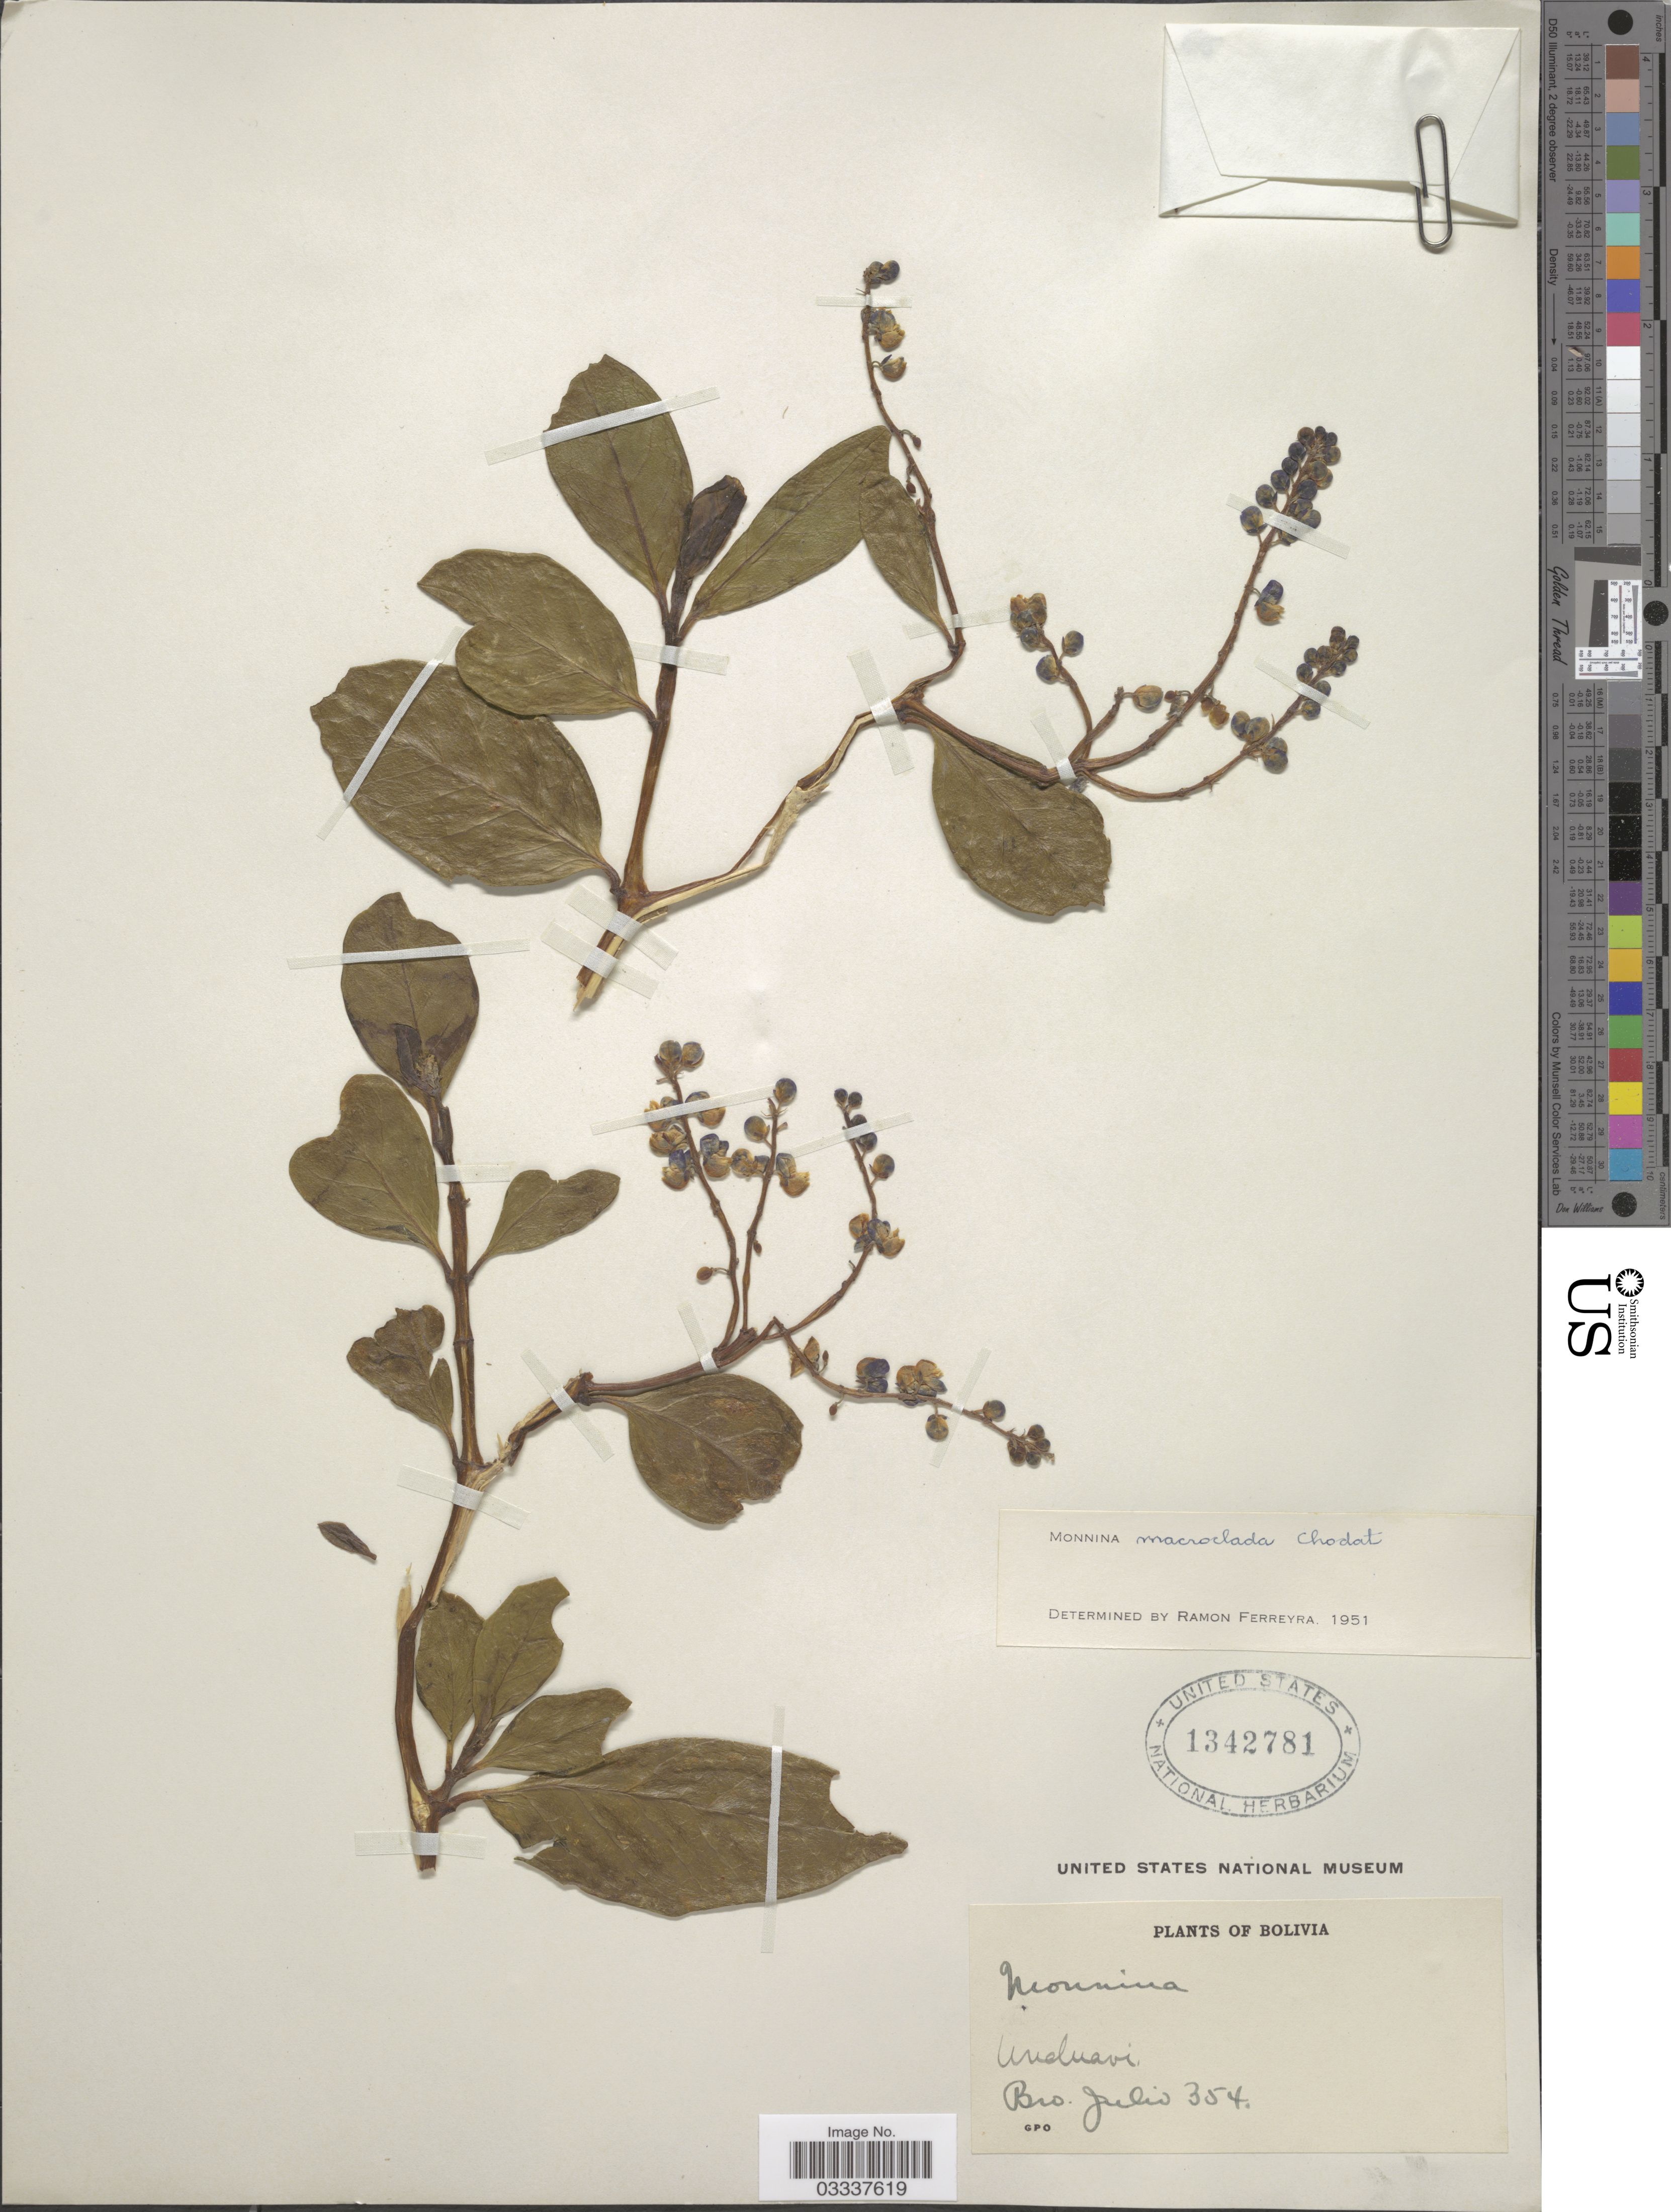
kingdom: Plantae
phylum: Tracheophyta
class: Magnoliopsida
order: Fabales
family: Polygalaceae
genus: Monnina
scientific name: Monnina macroclada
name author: Chodat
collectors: Bro. Julio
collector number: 354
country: Bolivia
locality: Unduavi.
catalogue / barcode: US 1342781